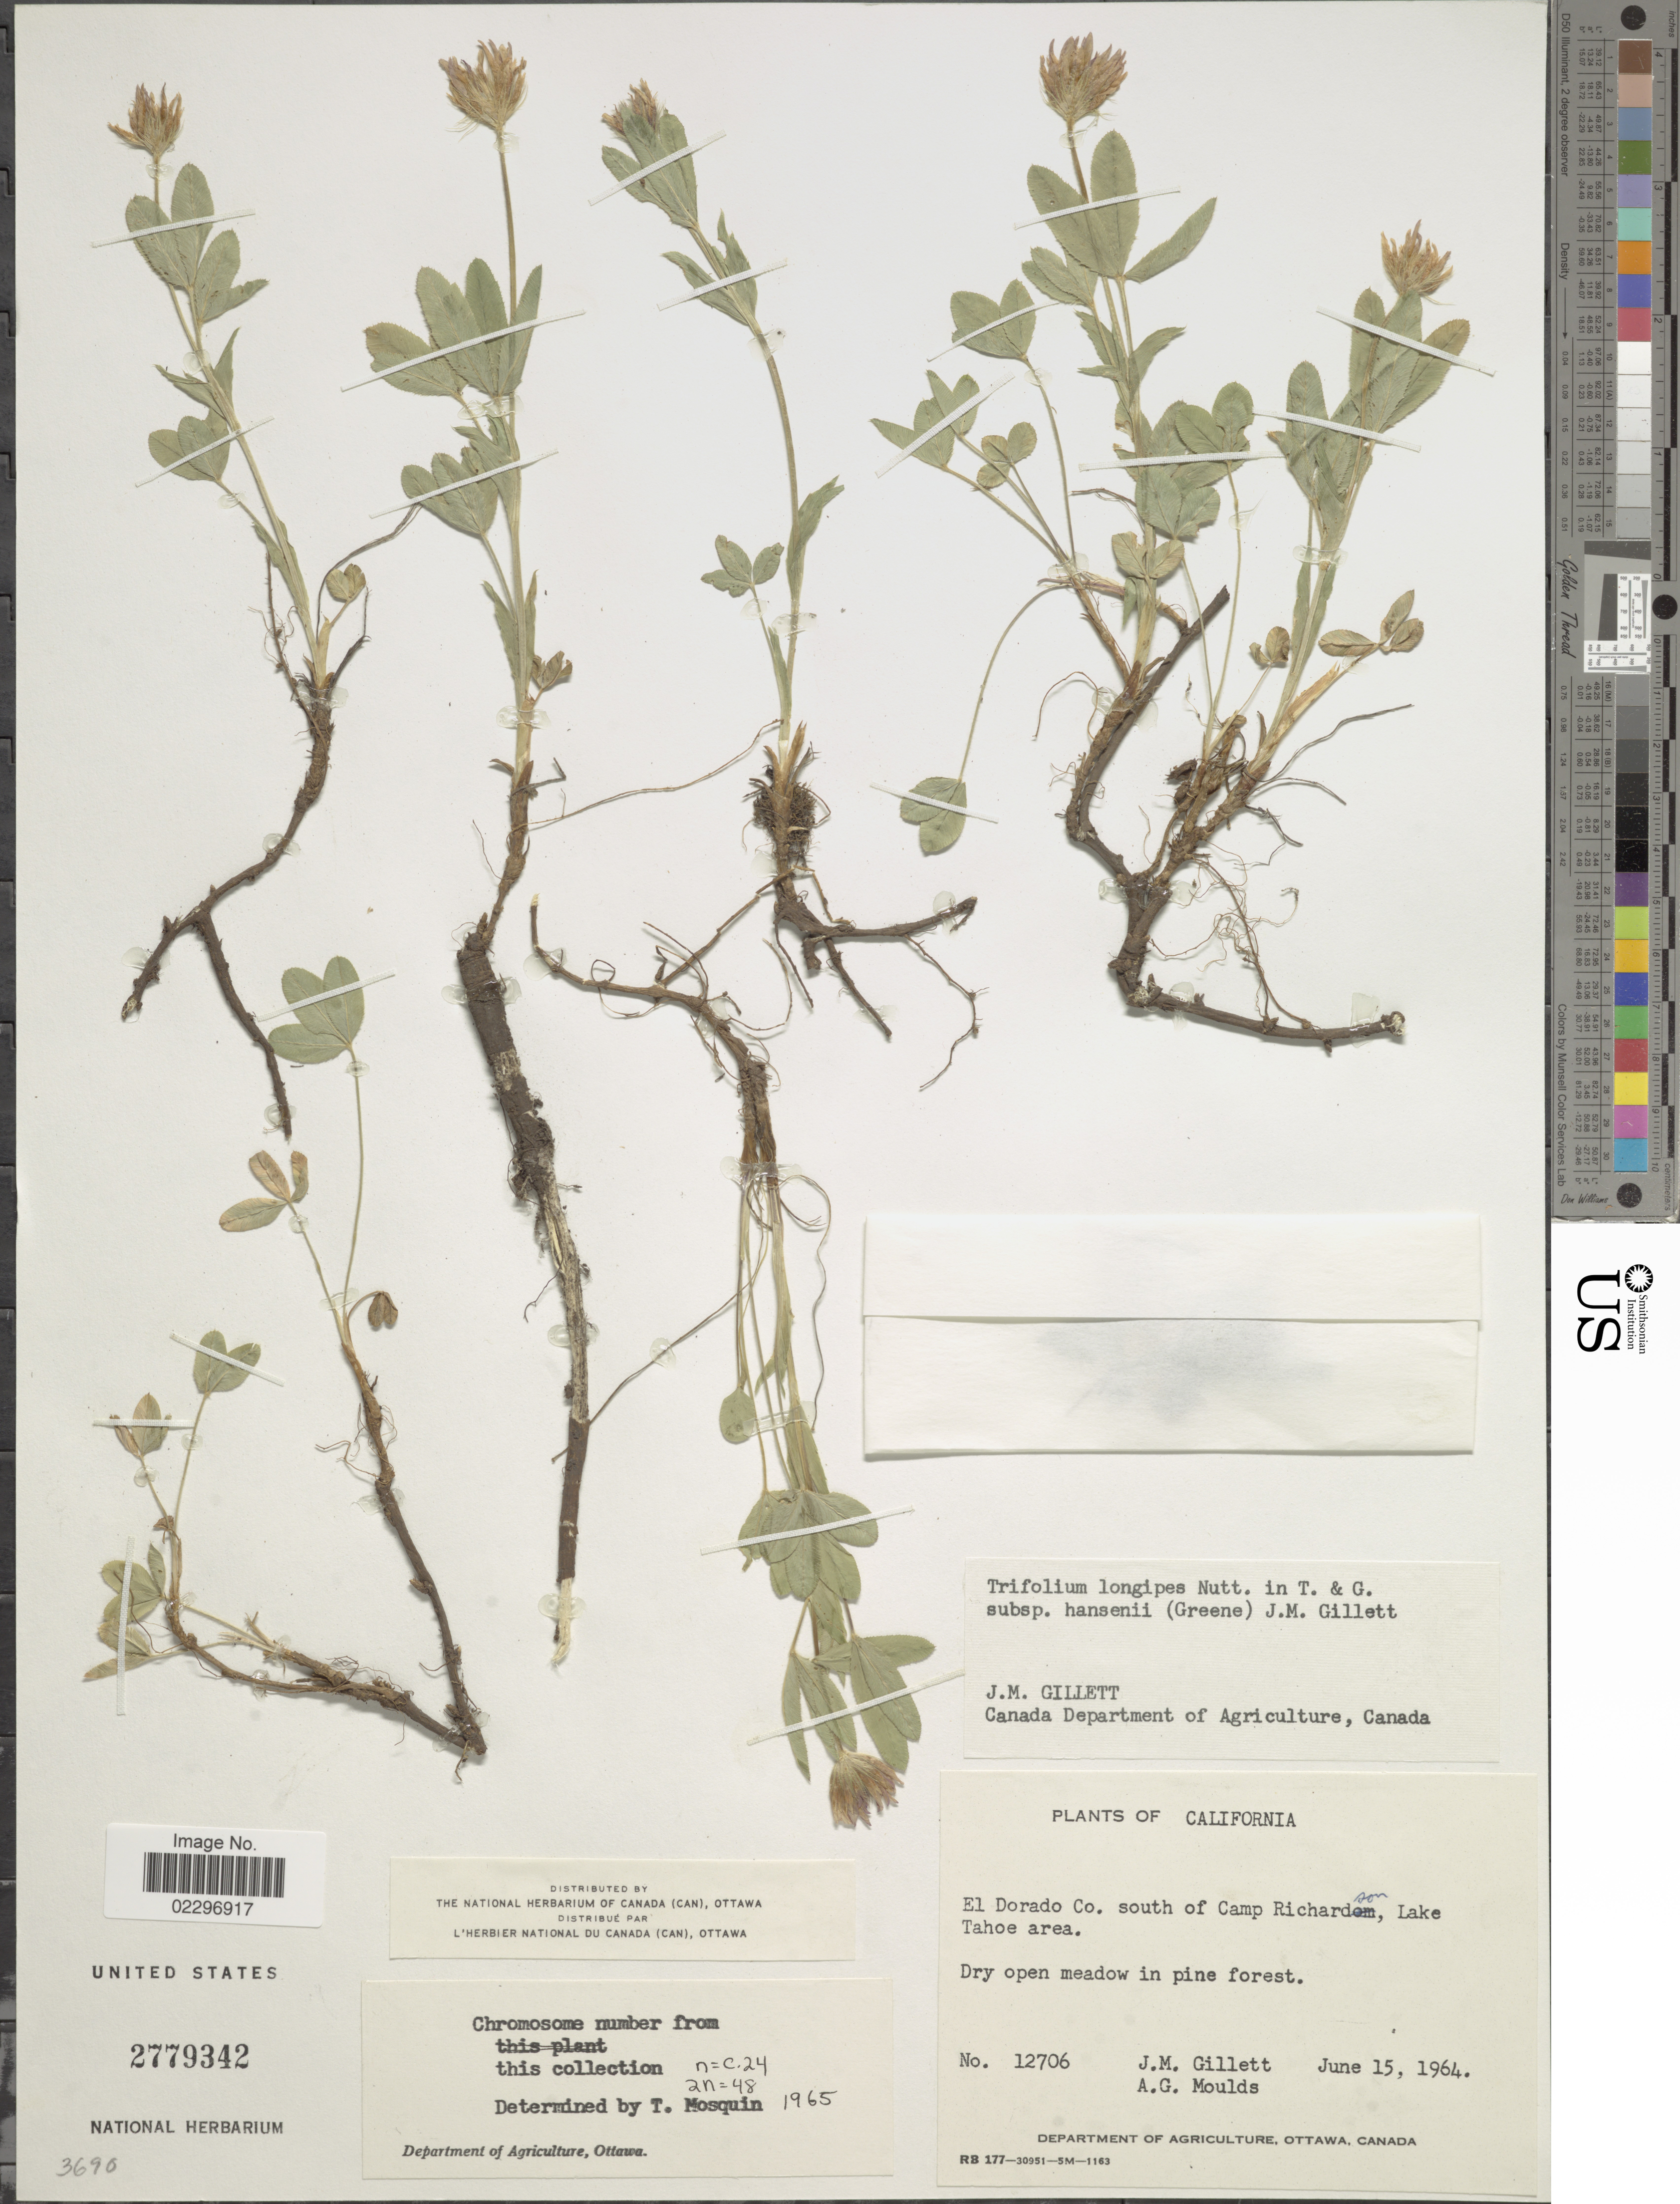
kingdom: Plantae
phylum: Tracheophyta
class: Magnoliopsida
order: Fabales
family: Fabaceae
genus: Trifolium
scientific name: Trifolium longipes subsp. hansenii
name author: (Greene) J.M. Gillett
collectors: J. M. Gillett & A. Moulds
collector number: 12706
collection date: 1964-06-15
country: United States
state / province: California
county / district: El Dorado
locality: El Dorado Co. south of Camp Richardson, Lake Tahoe area, Dry open meadow in pine forest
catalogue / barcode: US 2779342